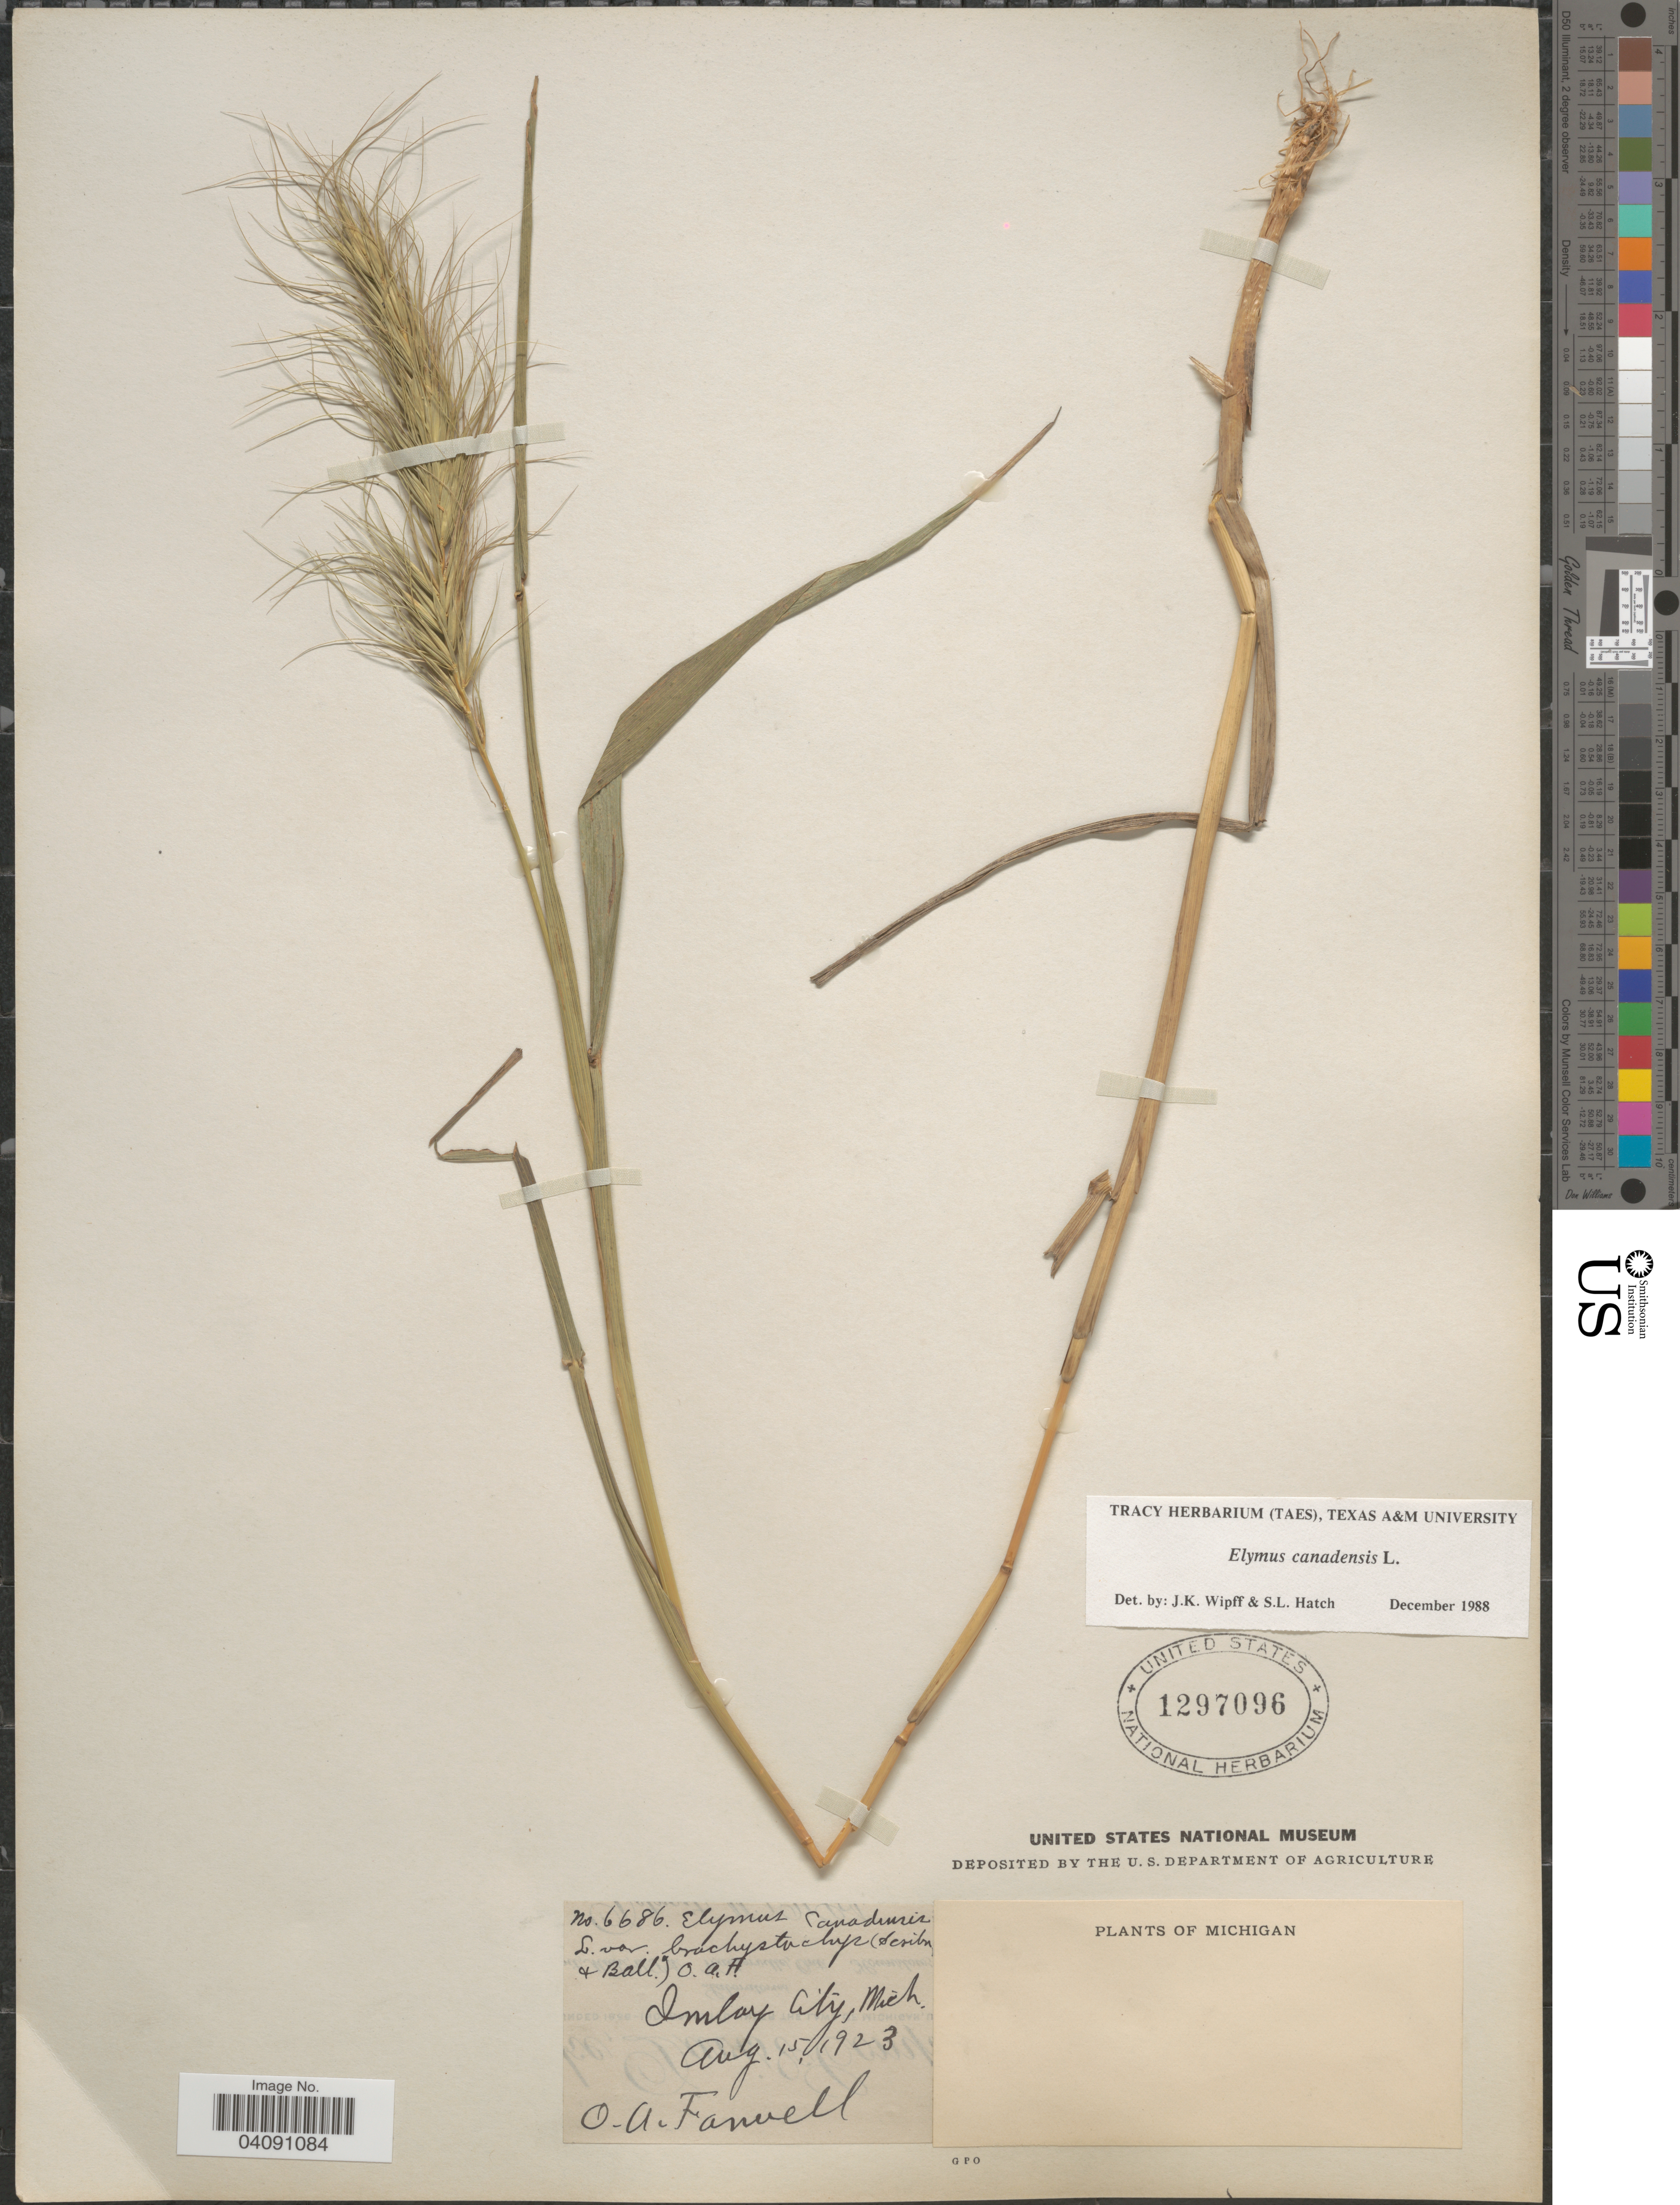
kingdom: Plantae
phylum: Tracheophyta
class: Liliopsida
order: Poales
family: Poaceae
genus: Elymus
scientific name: Elymus canadensis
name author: L.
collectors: O. Farwell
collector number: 6686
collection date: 1923-08-15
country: United States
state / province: Michigan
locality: Imlay City.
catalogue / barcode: US 1297096